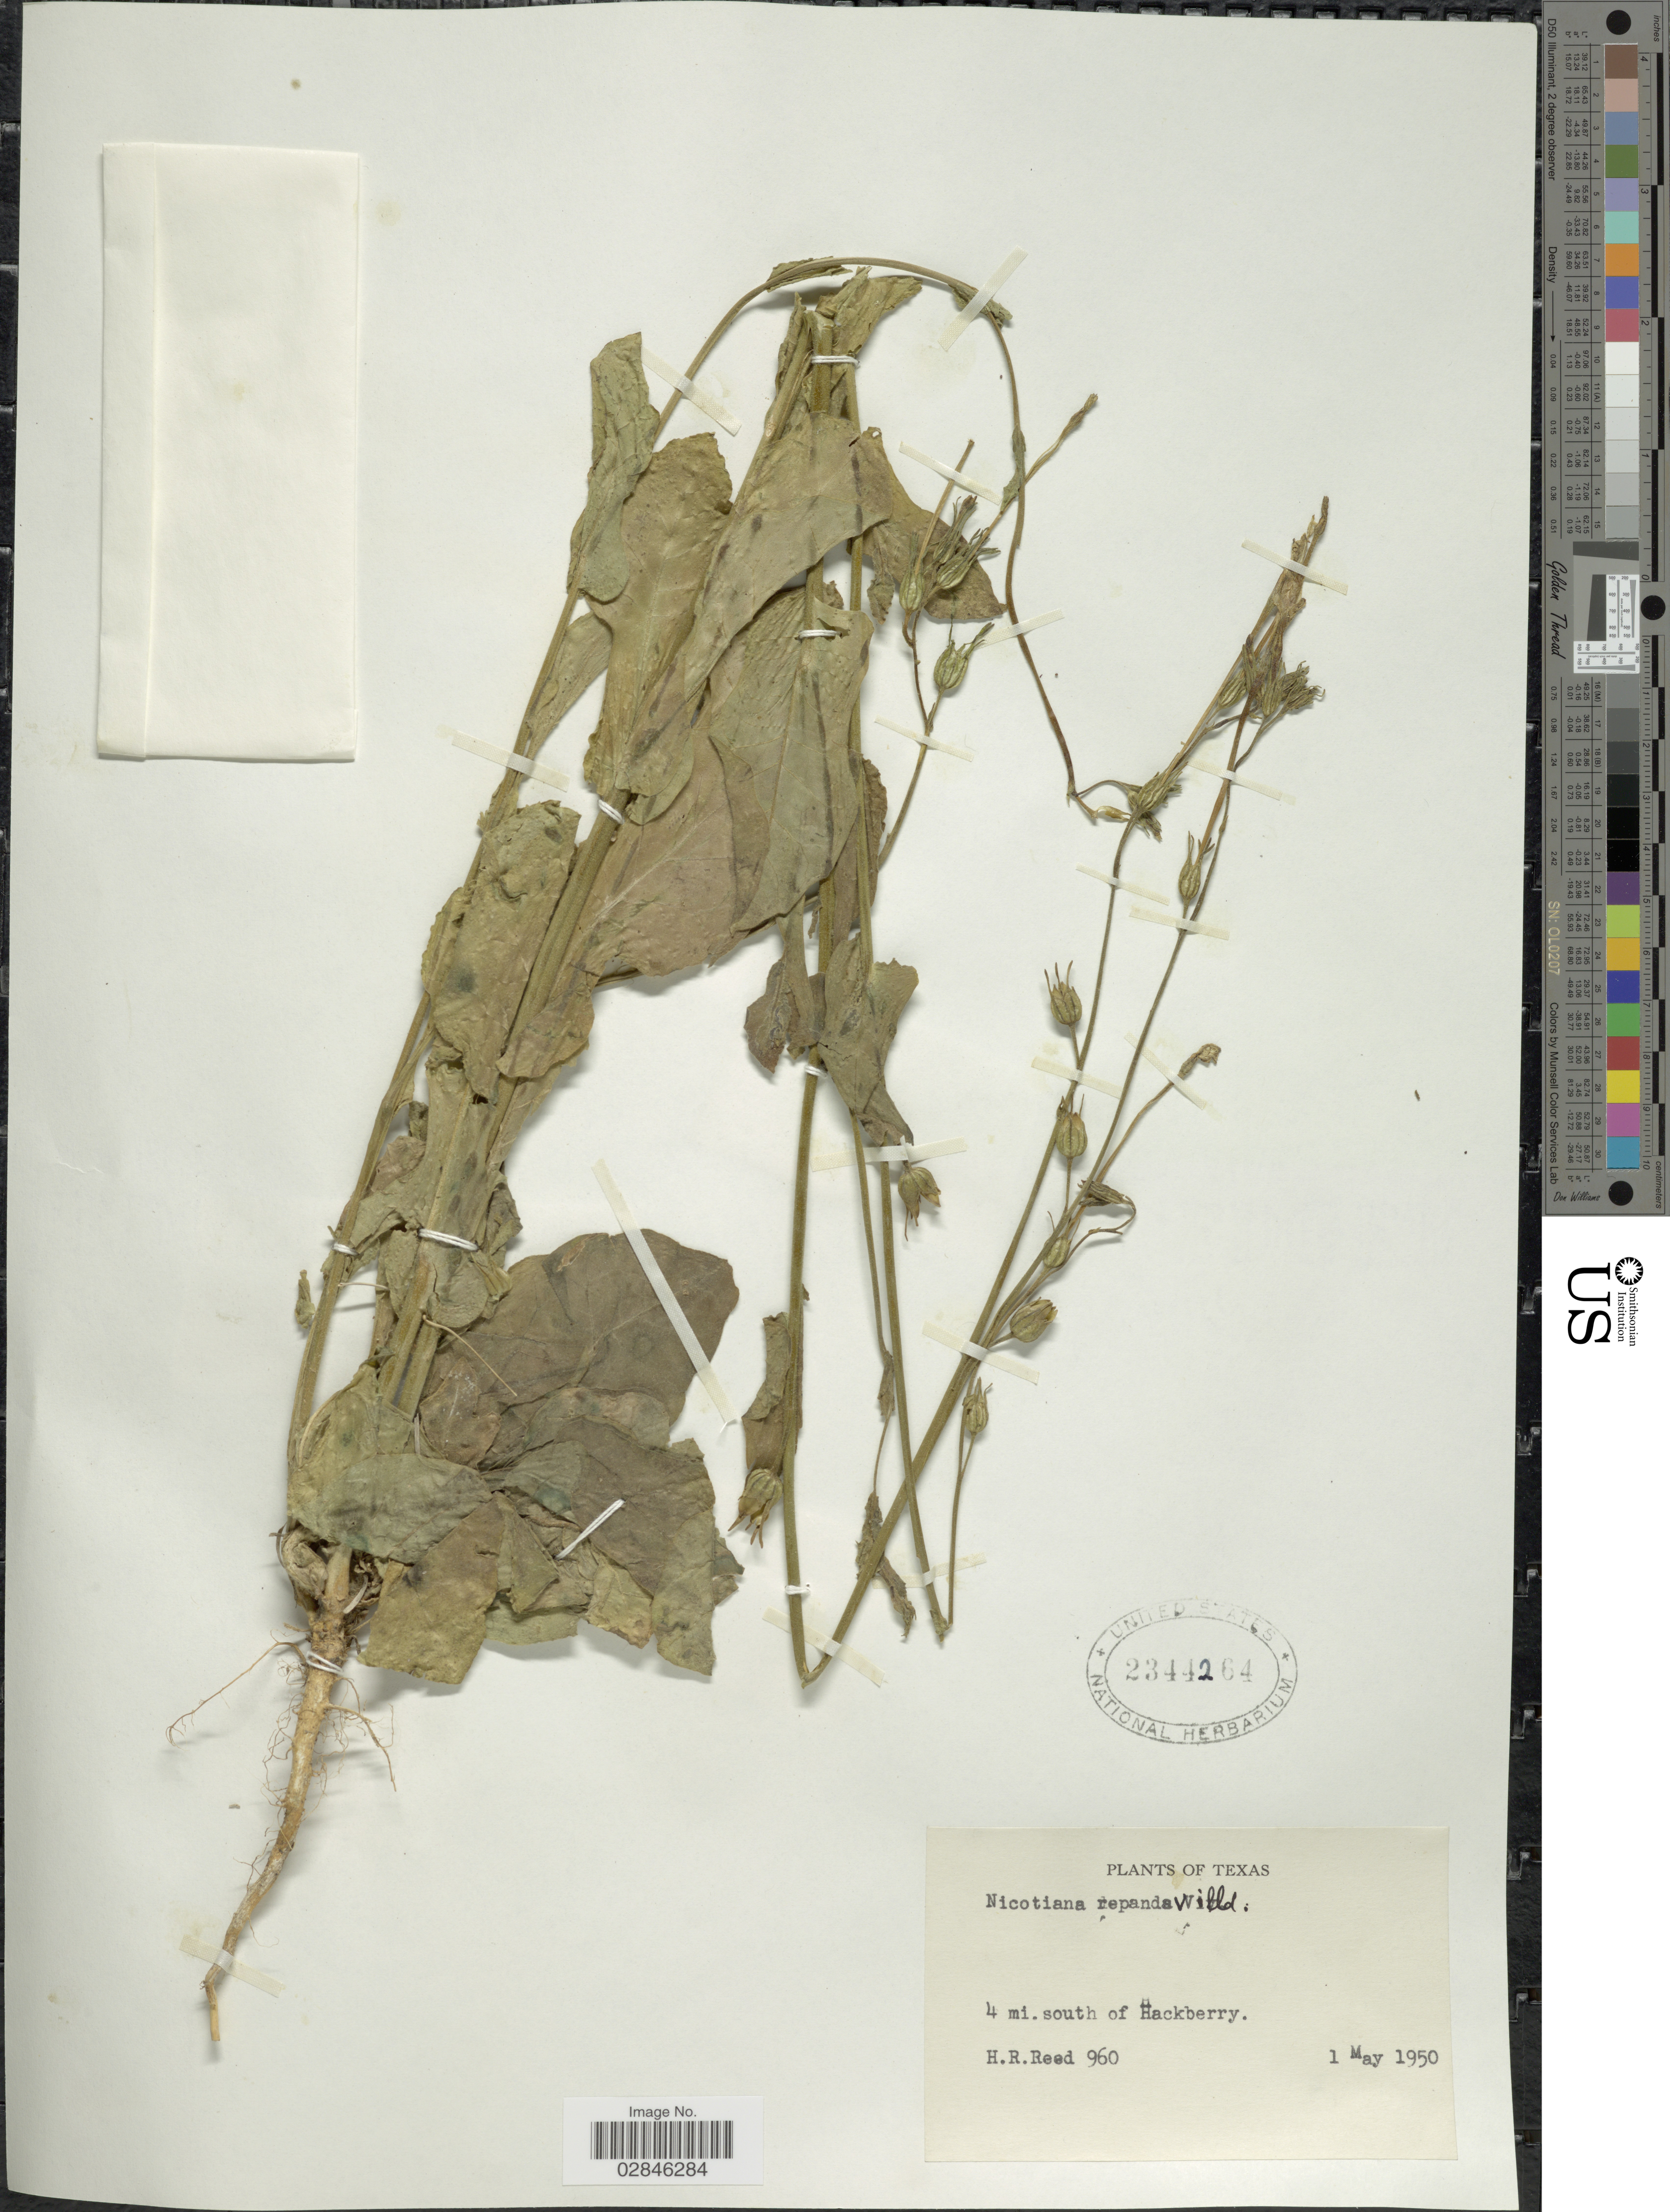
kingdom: Plantae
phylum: Tracheophyta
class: Magnoliopsida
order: Solanales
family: Solanaceae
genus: Nicotiana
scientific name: Nicotiana repanda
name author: Willd. ex Lehm.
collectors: H. Reed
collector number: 960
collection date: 1950-05-01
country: United States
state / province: Texas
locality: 4 mi. south of Hackberry.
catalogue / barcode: US 2344264